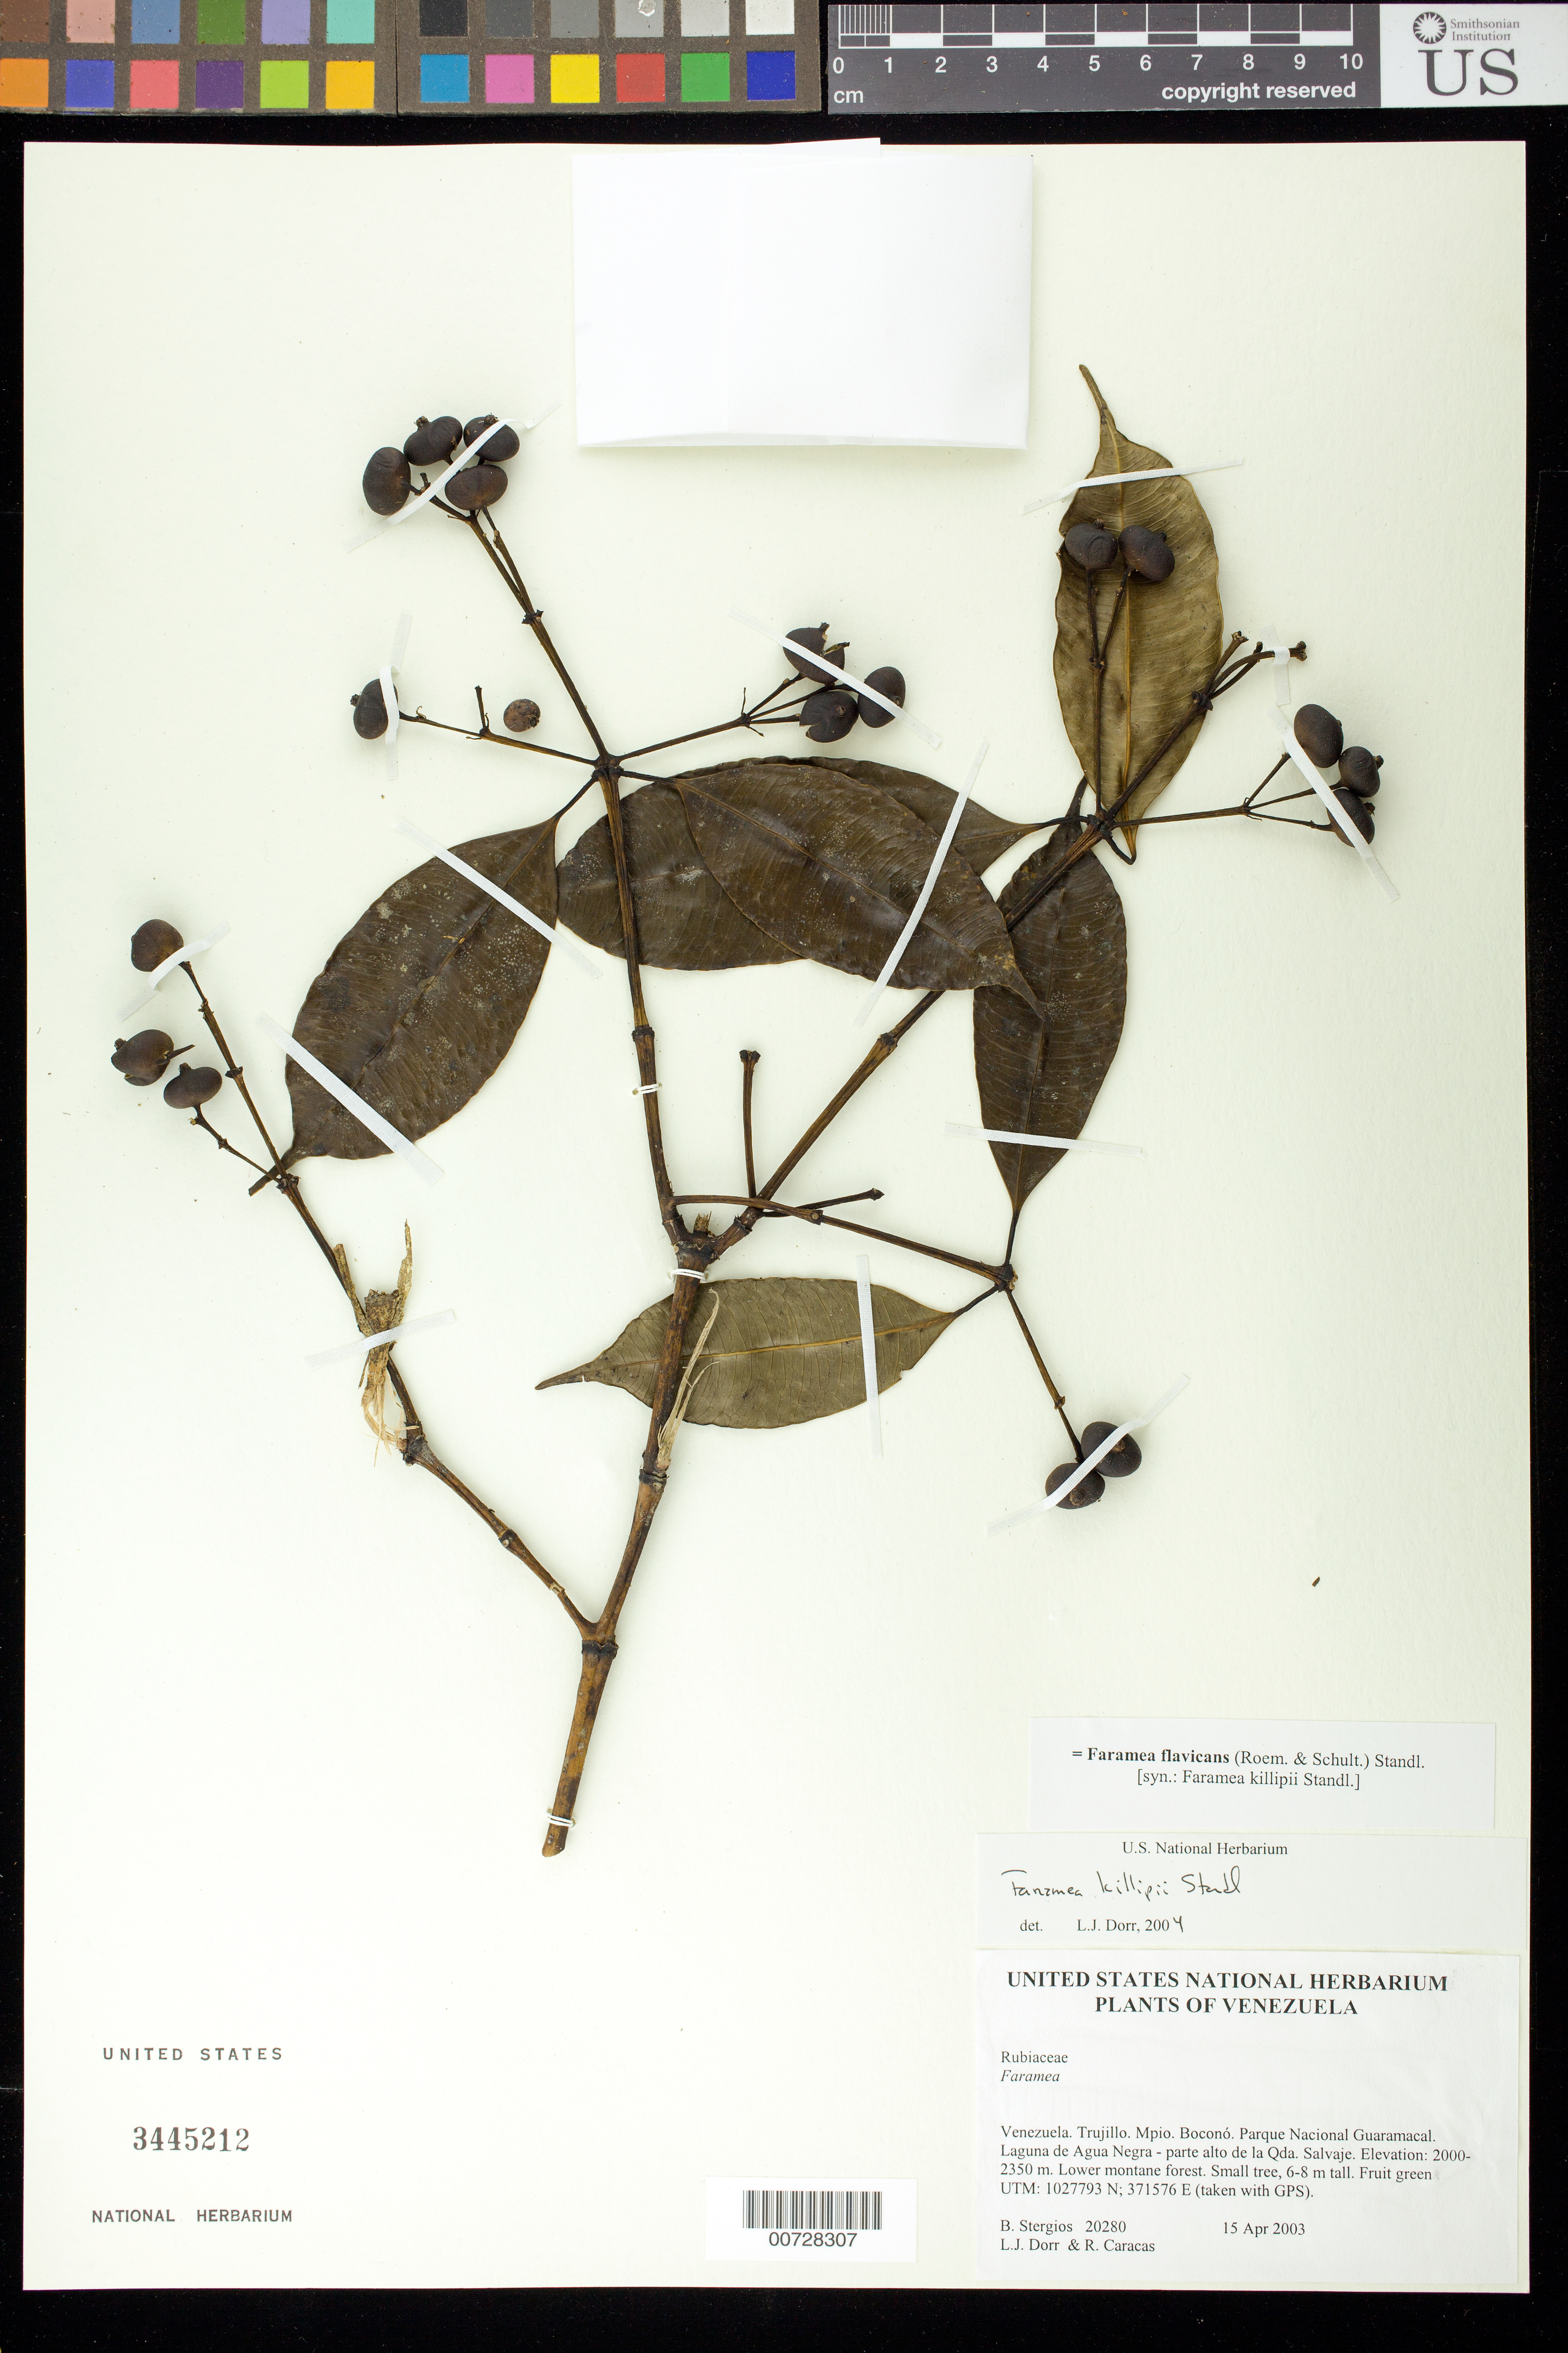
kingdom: Plantae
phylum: Tracheophyta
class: Magnoliopsida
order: Gentianales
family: Rubiaceae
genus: Faramea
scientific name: Faramea flavicans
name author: (Roem. & Schult.) Standl.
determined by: Taylor, Charlotte M.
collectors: B. G. Stergios, L. J. Dorr & R. Caracas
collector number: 20280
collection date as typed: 15 Apr 2003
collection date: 2003-04-15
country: Venezuela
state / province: Trujillo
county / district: Boconó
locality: Parque Nacional Guaramacal, Laguna de Agua Negra - parte alto de la Qda. Salvaje.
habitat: Lower montane forest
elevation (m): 2000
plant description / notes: PORT, US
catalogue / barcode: US 3445212